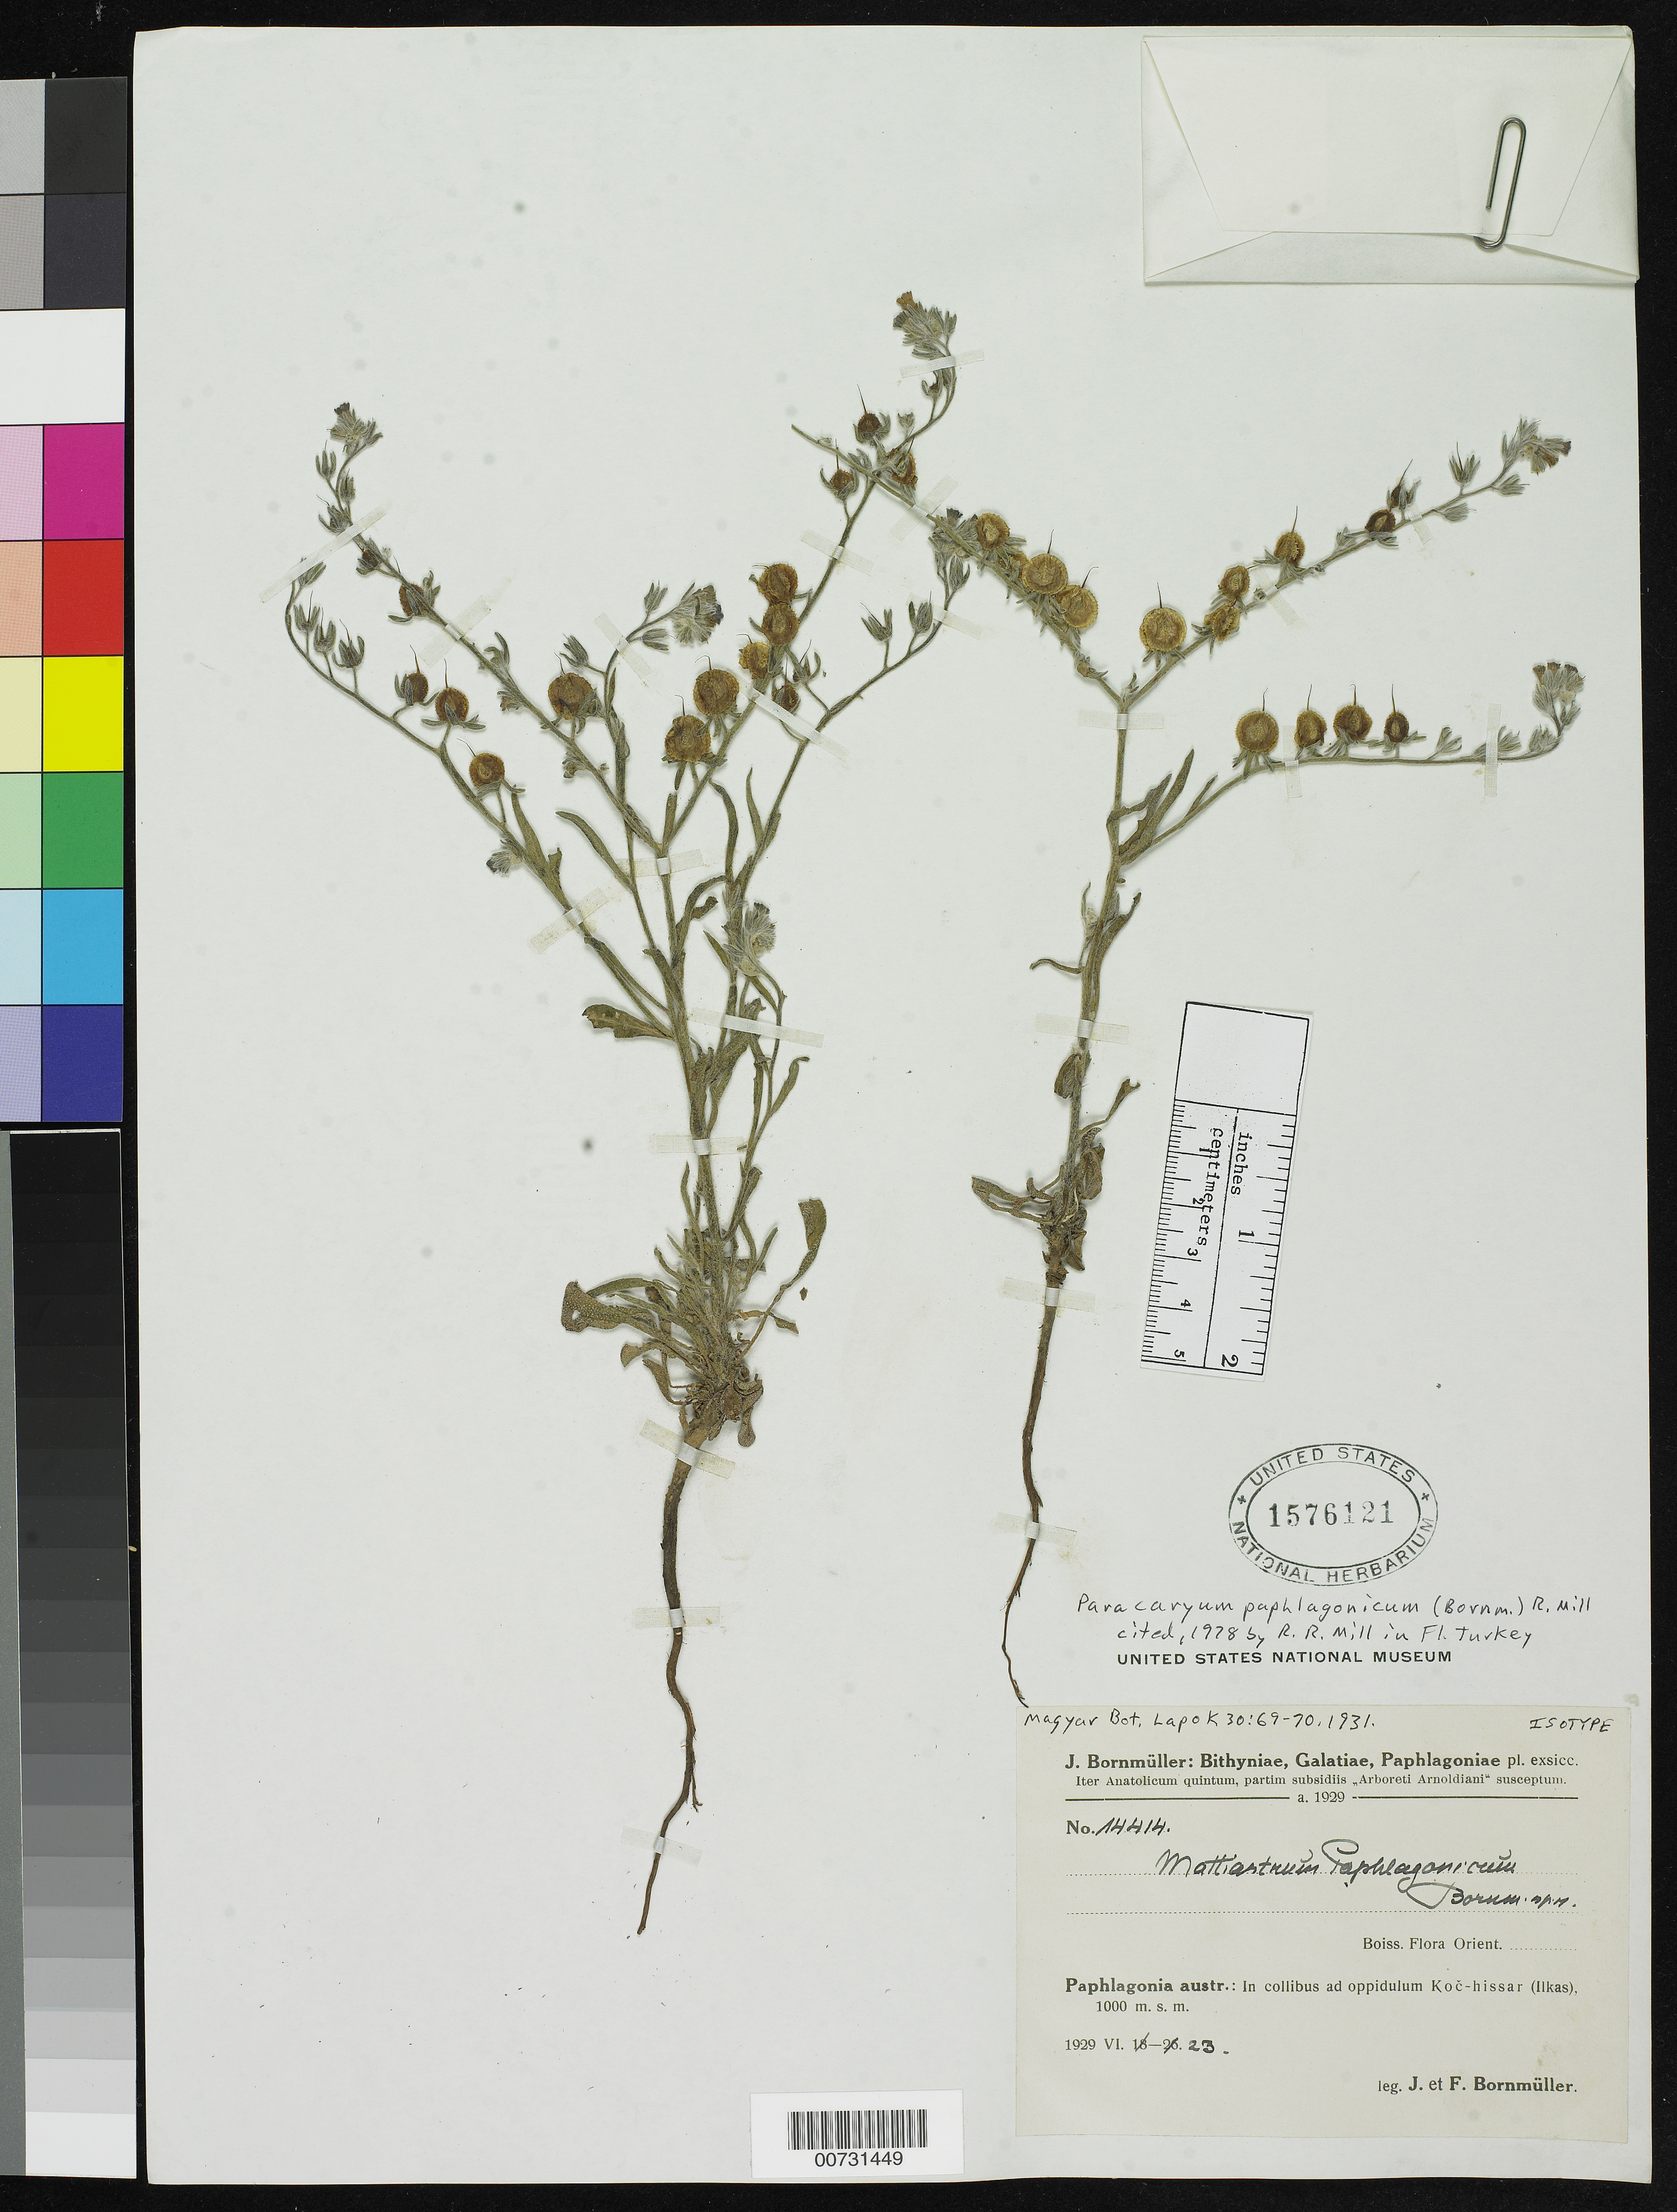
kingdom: Plantae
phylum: Tracheophyta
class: Magnoliopsida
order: Boraginales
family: Boraginaceae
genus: Mattiastrum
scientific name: Mattiastrum paphlagonicum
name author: Bornm.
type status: Isotype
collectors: J. Bornmüller & F. Bornmüller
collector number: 14414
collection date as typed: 23 Jun 1929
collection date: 1929-06-23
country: Turkey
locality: Paphlagonia austr.: In collibus ad oppidulum Koc-hissar (Ilkas).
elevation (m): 1000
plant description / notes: Cited (as Paracaryum paphlagonicum (Bornm.) R. Mill) 1978 by R.R. Mill in Fl. Turkey.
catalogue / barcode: US 1576121